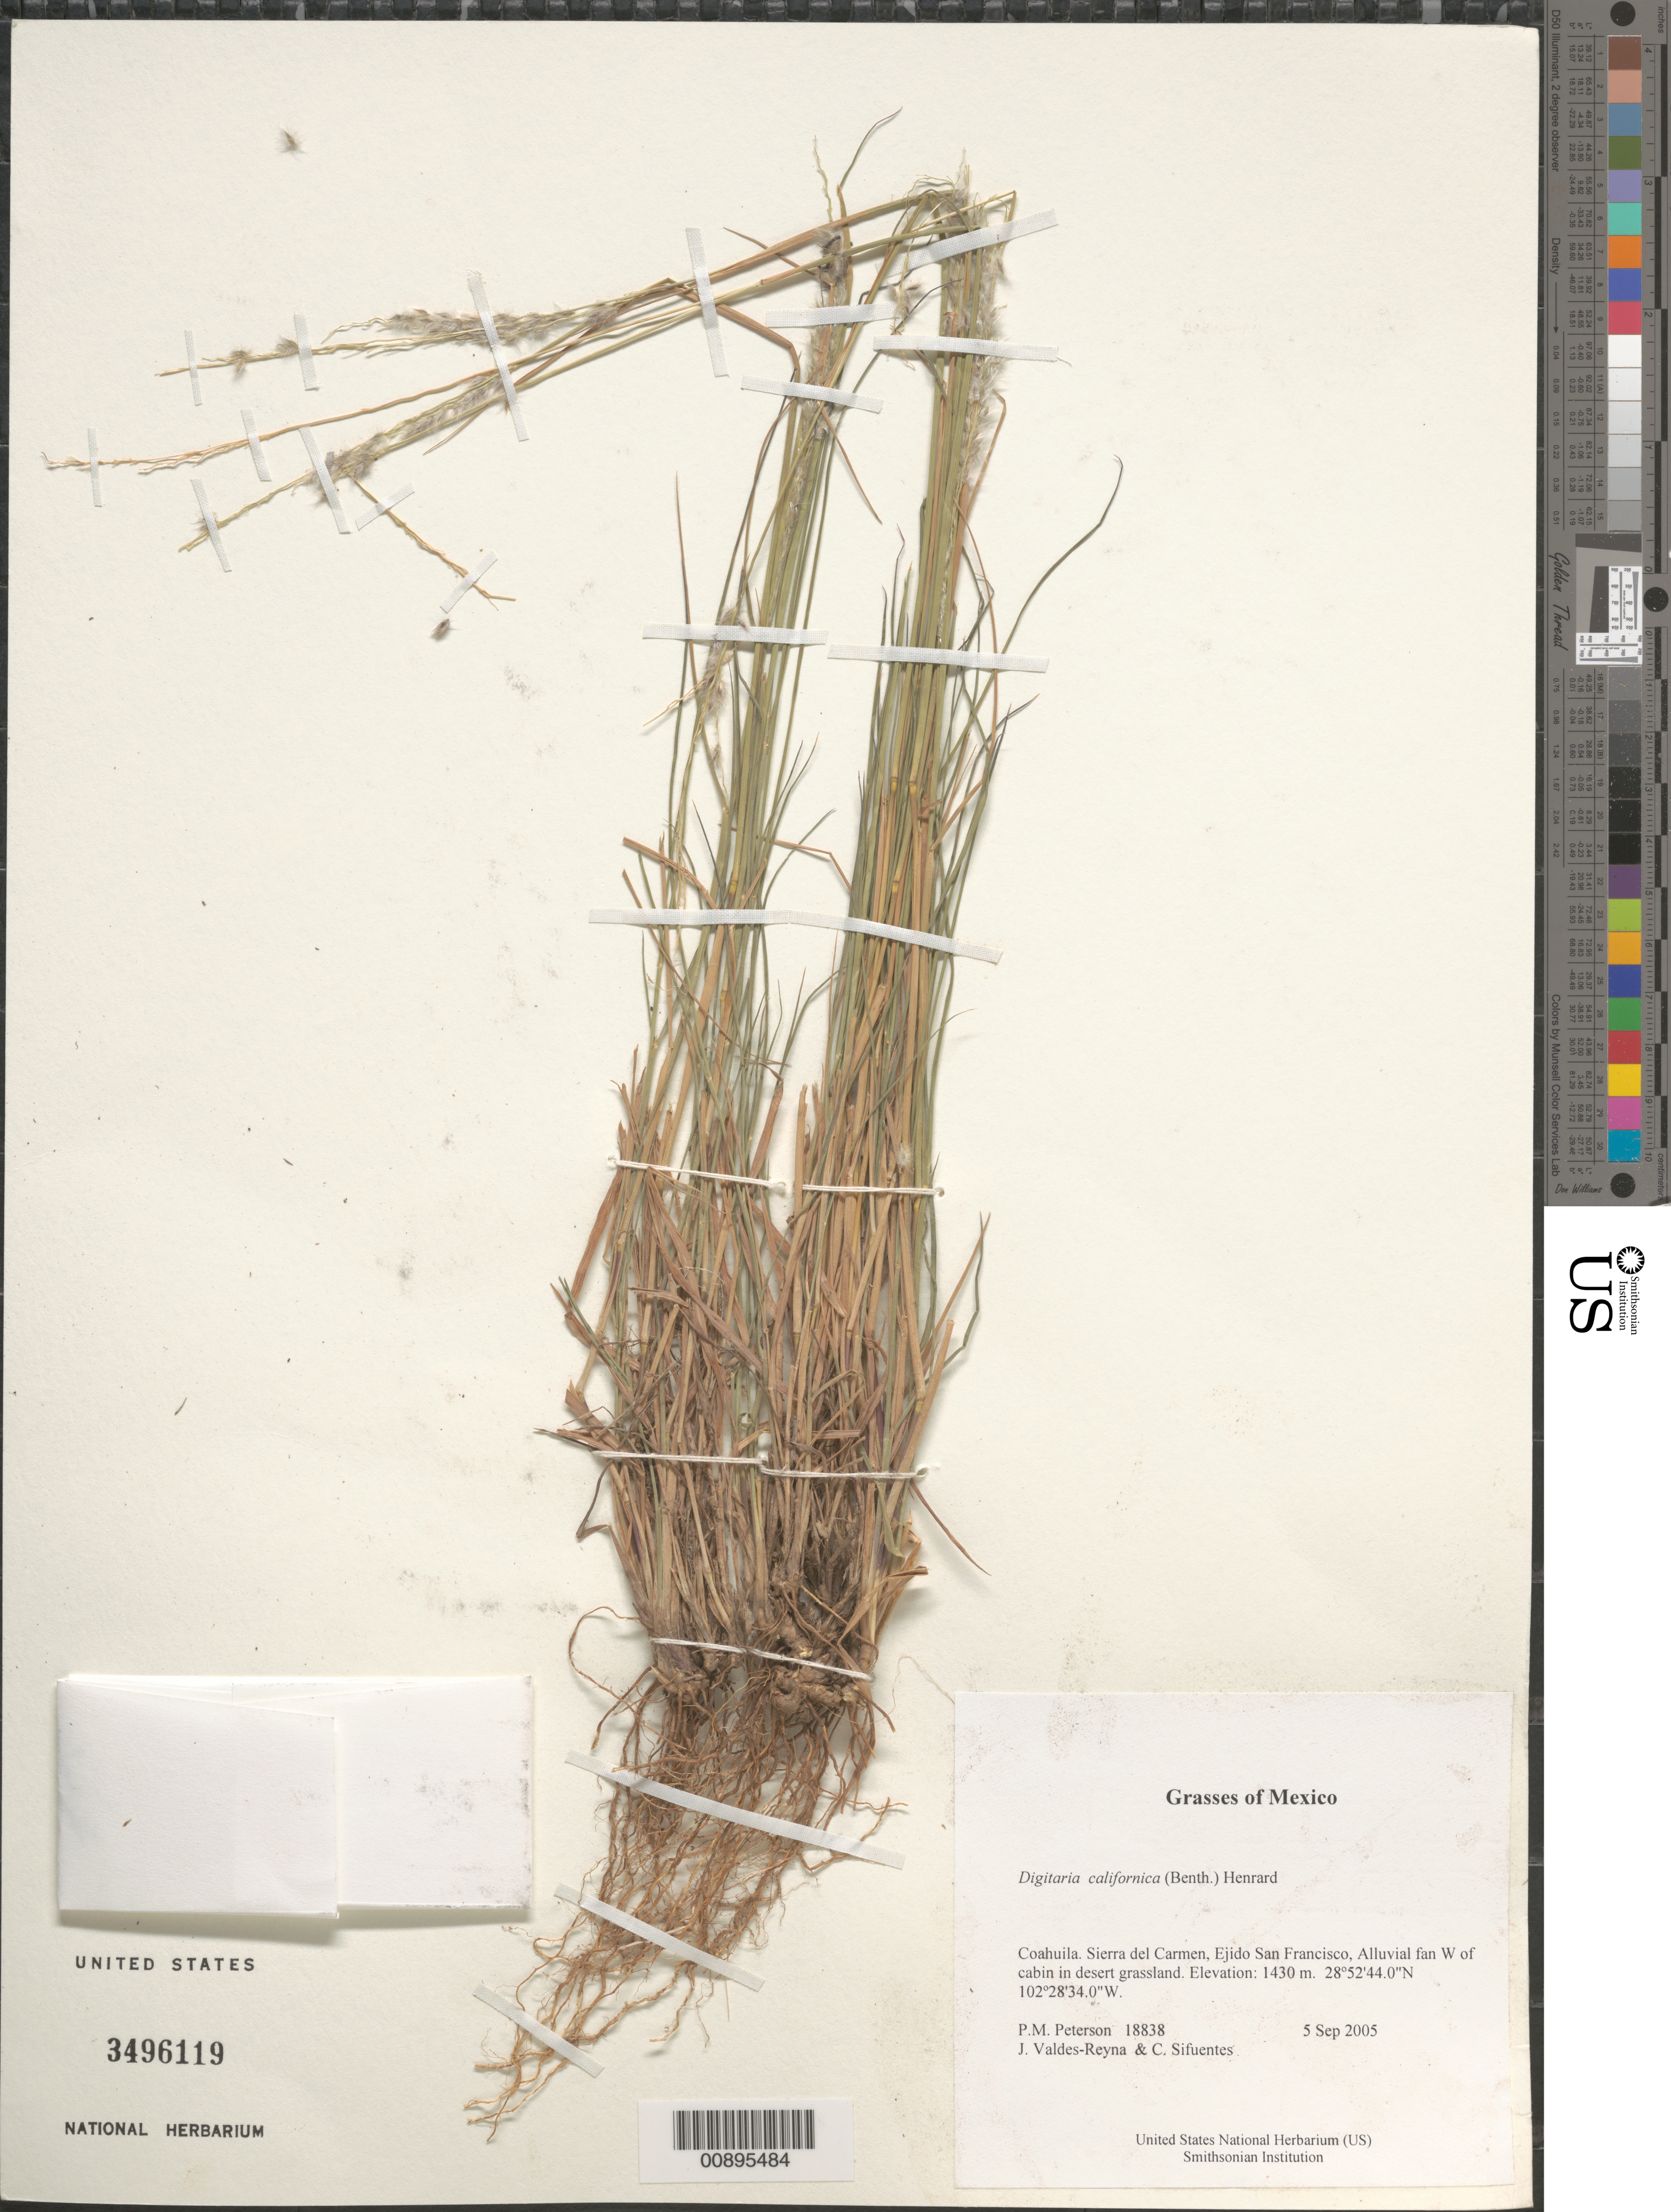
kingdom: Plantae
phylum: Tracheophyta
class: Liliopsida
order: Poales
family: Poaceae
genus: Digitaria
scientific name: Digitaria californica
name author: (Benth.) Henr.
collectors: P. M. Peterson, J. Valdés-Reyna & C. Sifuentes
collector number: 18838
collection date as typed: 05 Sep 2005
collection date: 2005-09-05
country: Mexico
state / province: Coahuila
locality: Sierra del Carmen, Ejido San Francisco, Alluvial fan W of cabin in desert grassland.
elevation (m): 1430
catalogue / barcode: US 3496119